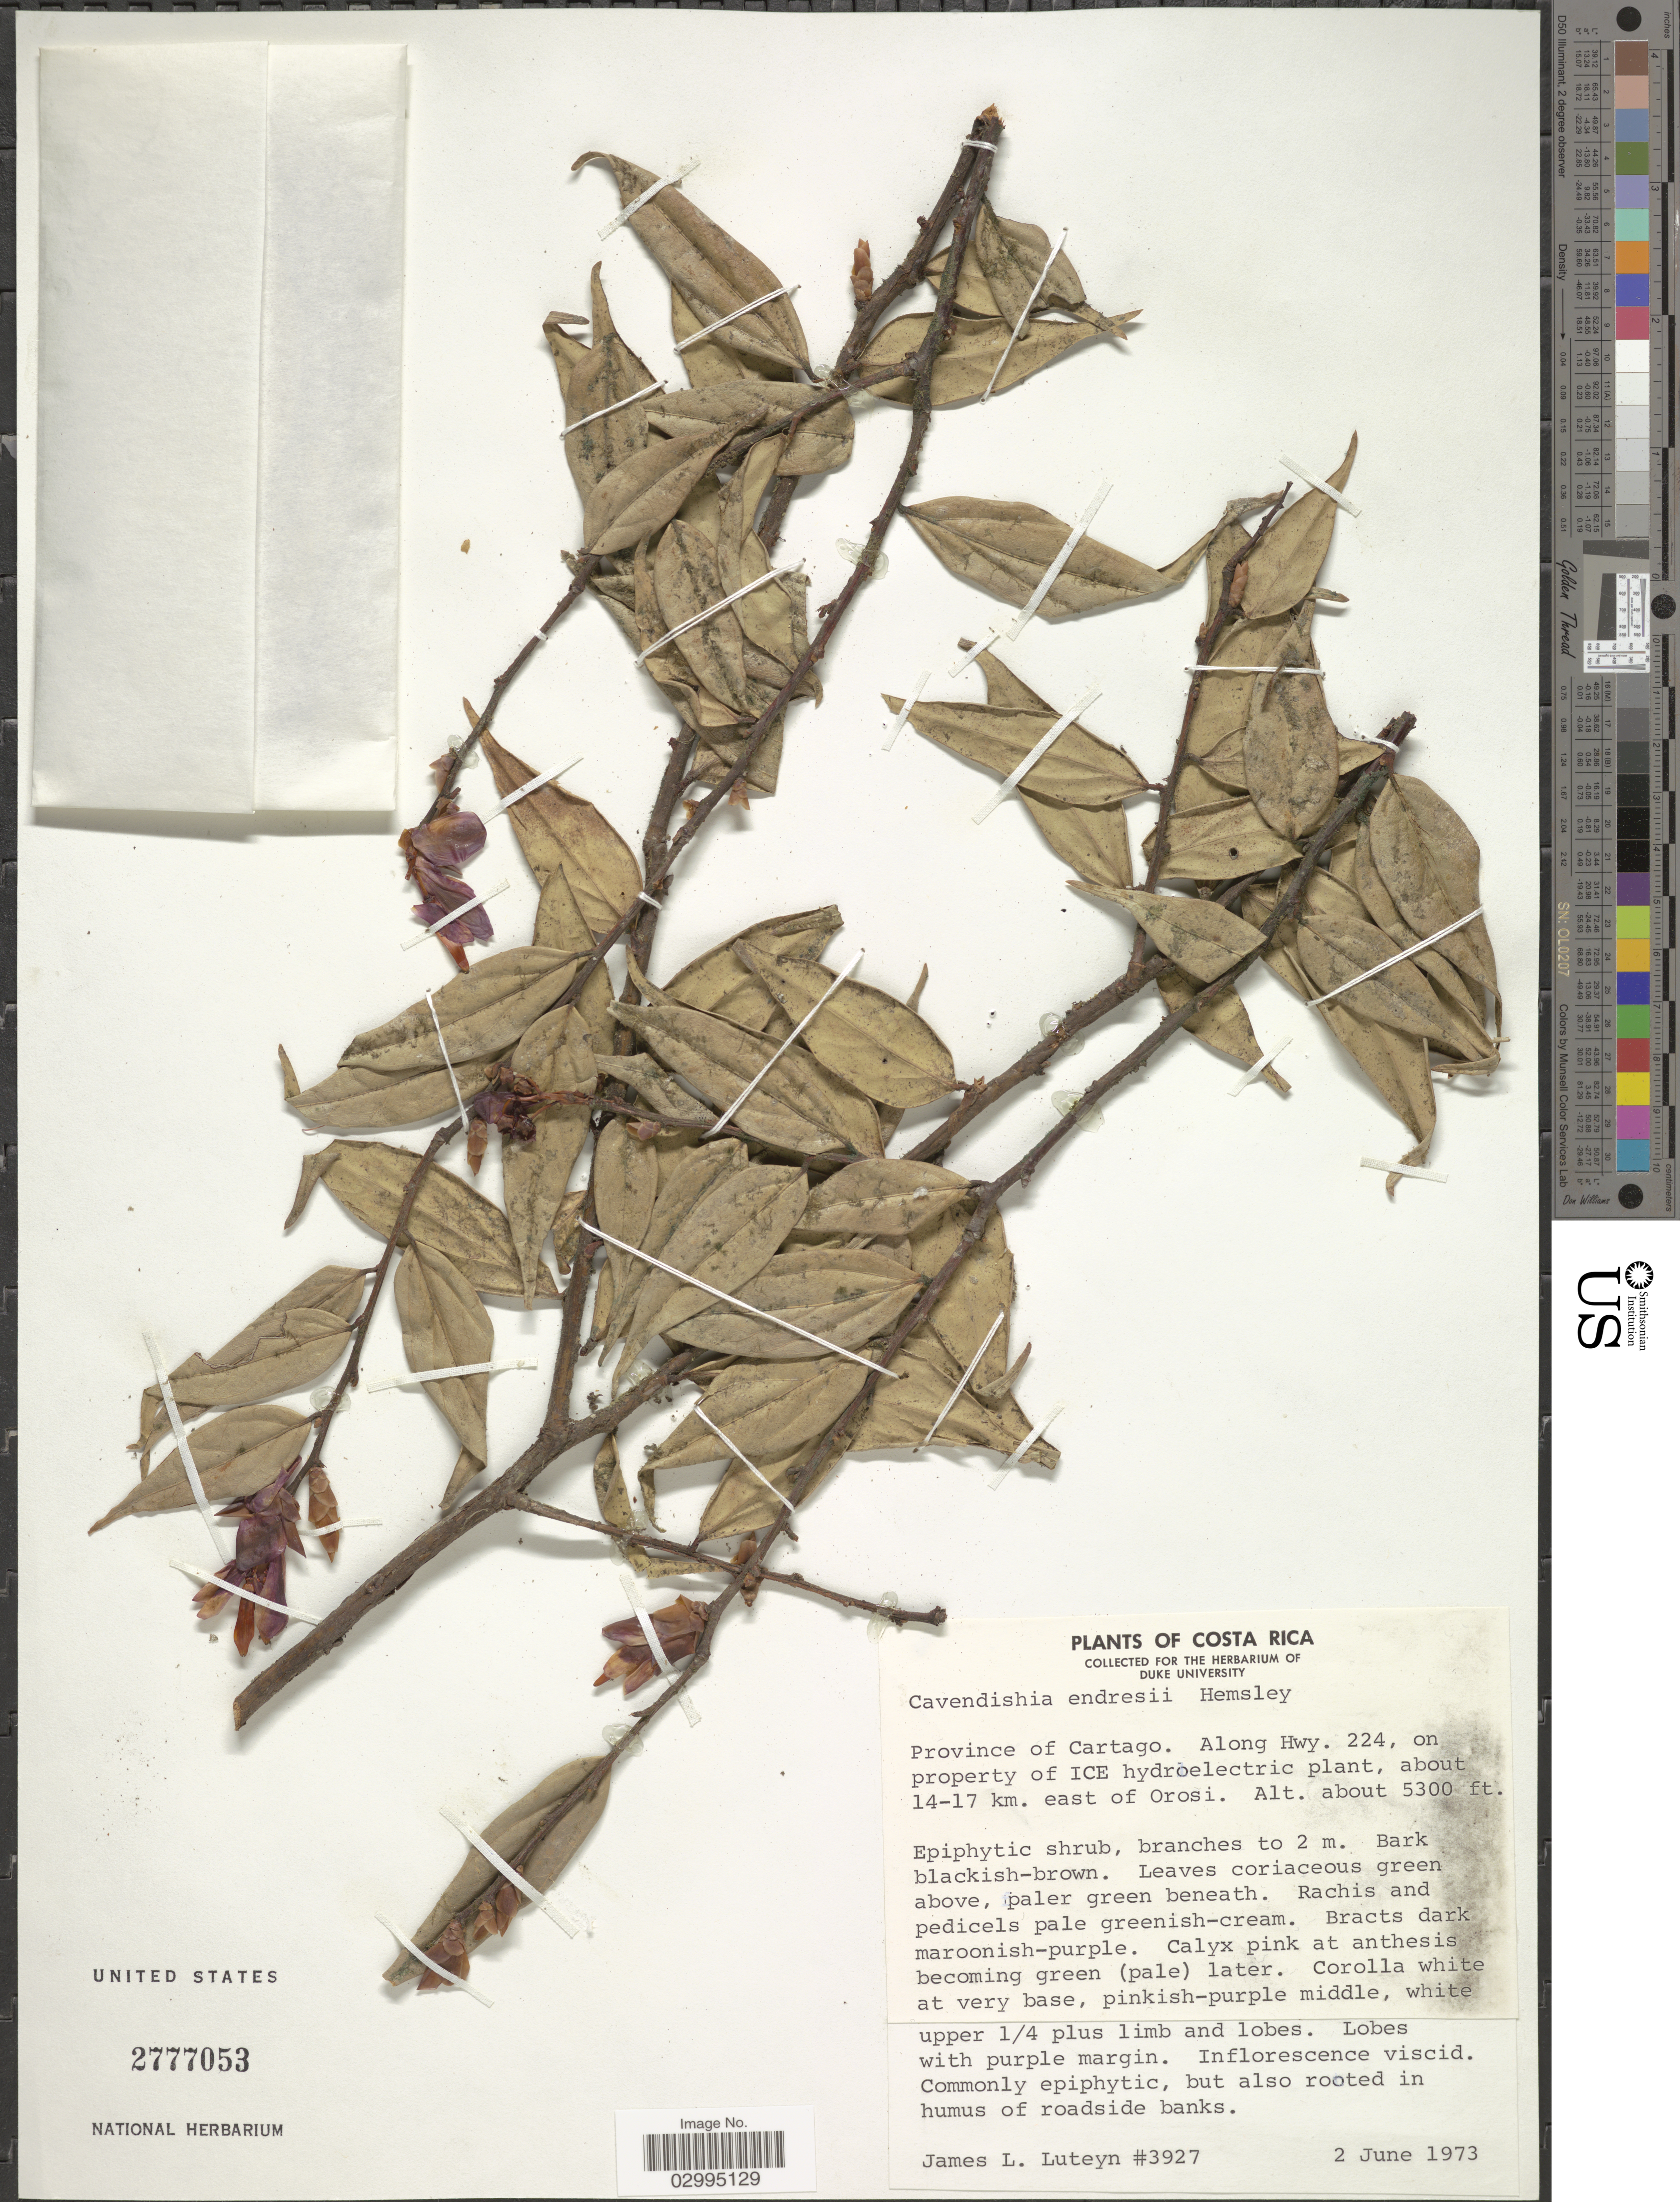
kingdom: Plantae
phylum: Tracheophyta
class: Magnoliopsida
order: Ericales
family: Ericaceae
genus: Cavendishia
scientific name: Cavendishia endresii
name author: Hemsl.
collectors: J. L. Luteyn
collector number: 3927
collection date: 1973-06-02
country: Costa Rica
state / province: Cartago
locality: Province of Cartago. Along Hwy. 224, on property of ICE hydroelectric plant, about 14-17 km. east of Orosi.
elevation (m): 1615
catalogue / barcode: US 2777053